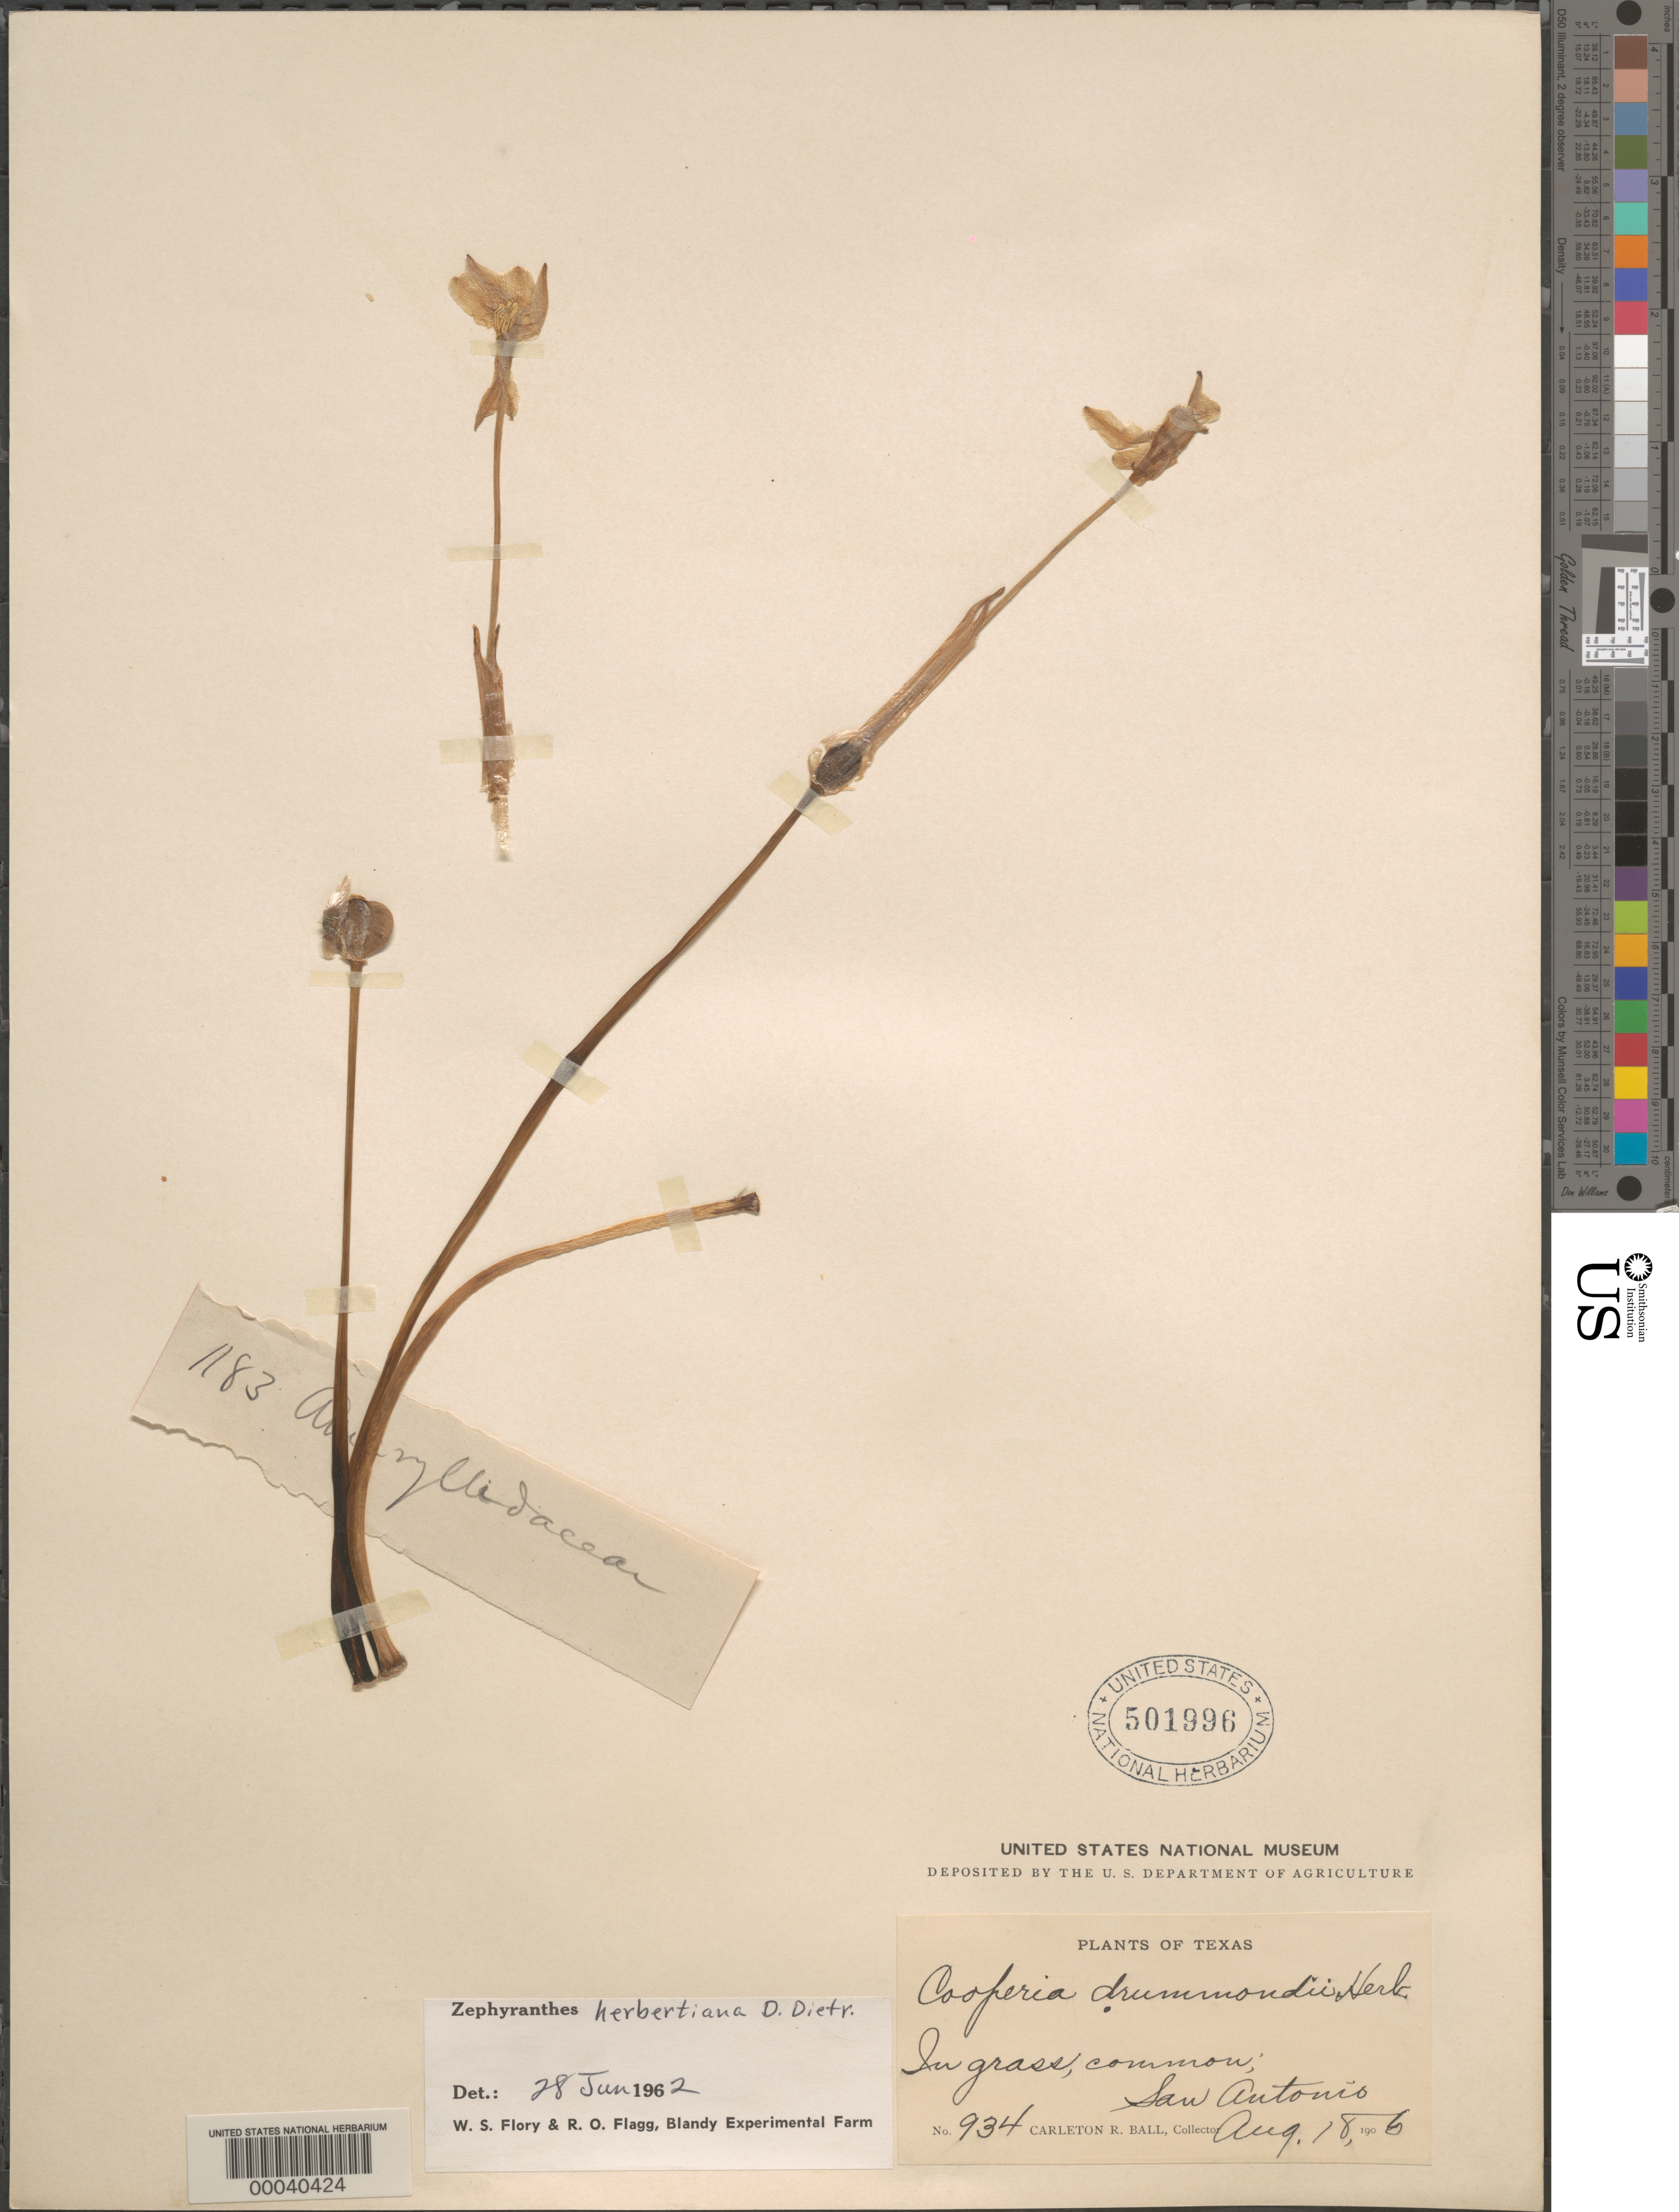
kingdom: Plantae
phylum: Tracheophyta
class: Liliopsida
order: Asparagales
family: Amaryllidaceae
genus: Zephyranthes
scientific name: Zephyranthes herbertiana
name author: D. Dietr.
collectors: C. R. Ball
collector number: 934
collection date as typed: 18 Aug 1906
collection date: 1906-08-18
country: United States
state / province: Texas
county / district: Bexar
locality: San antonio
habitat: In grass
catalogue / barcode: US 501996